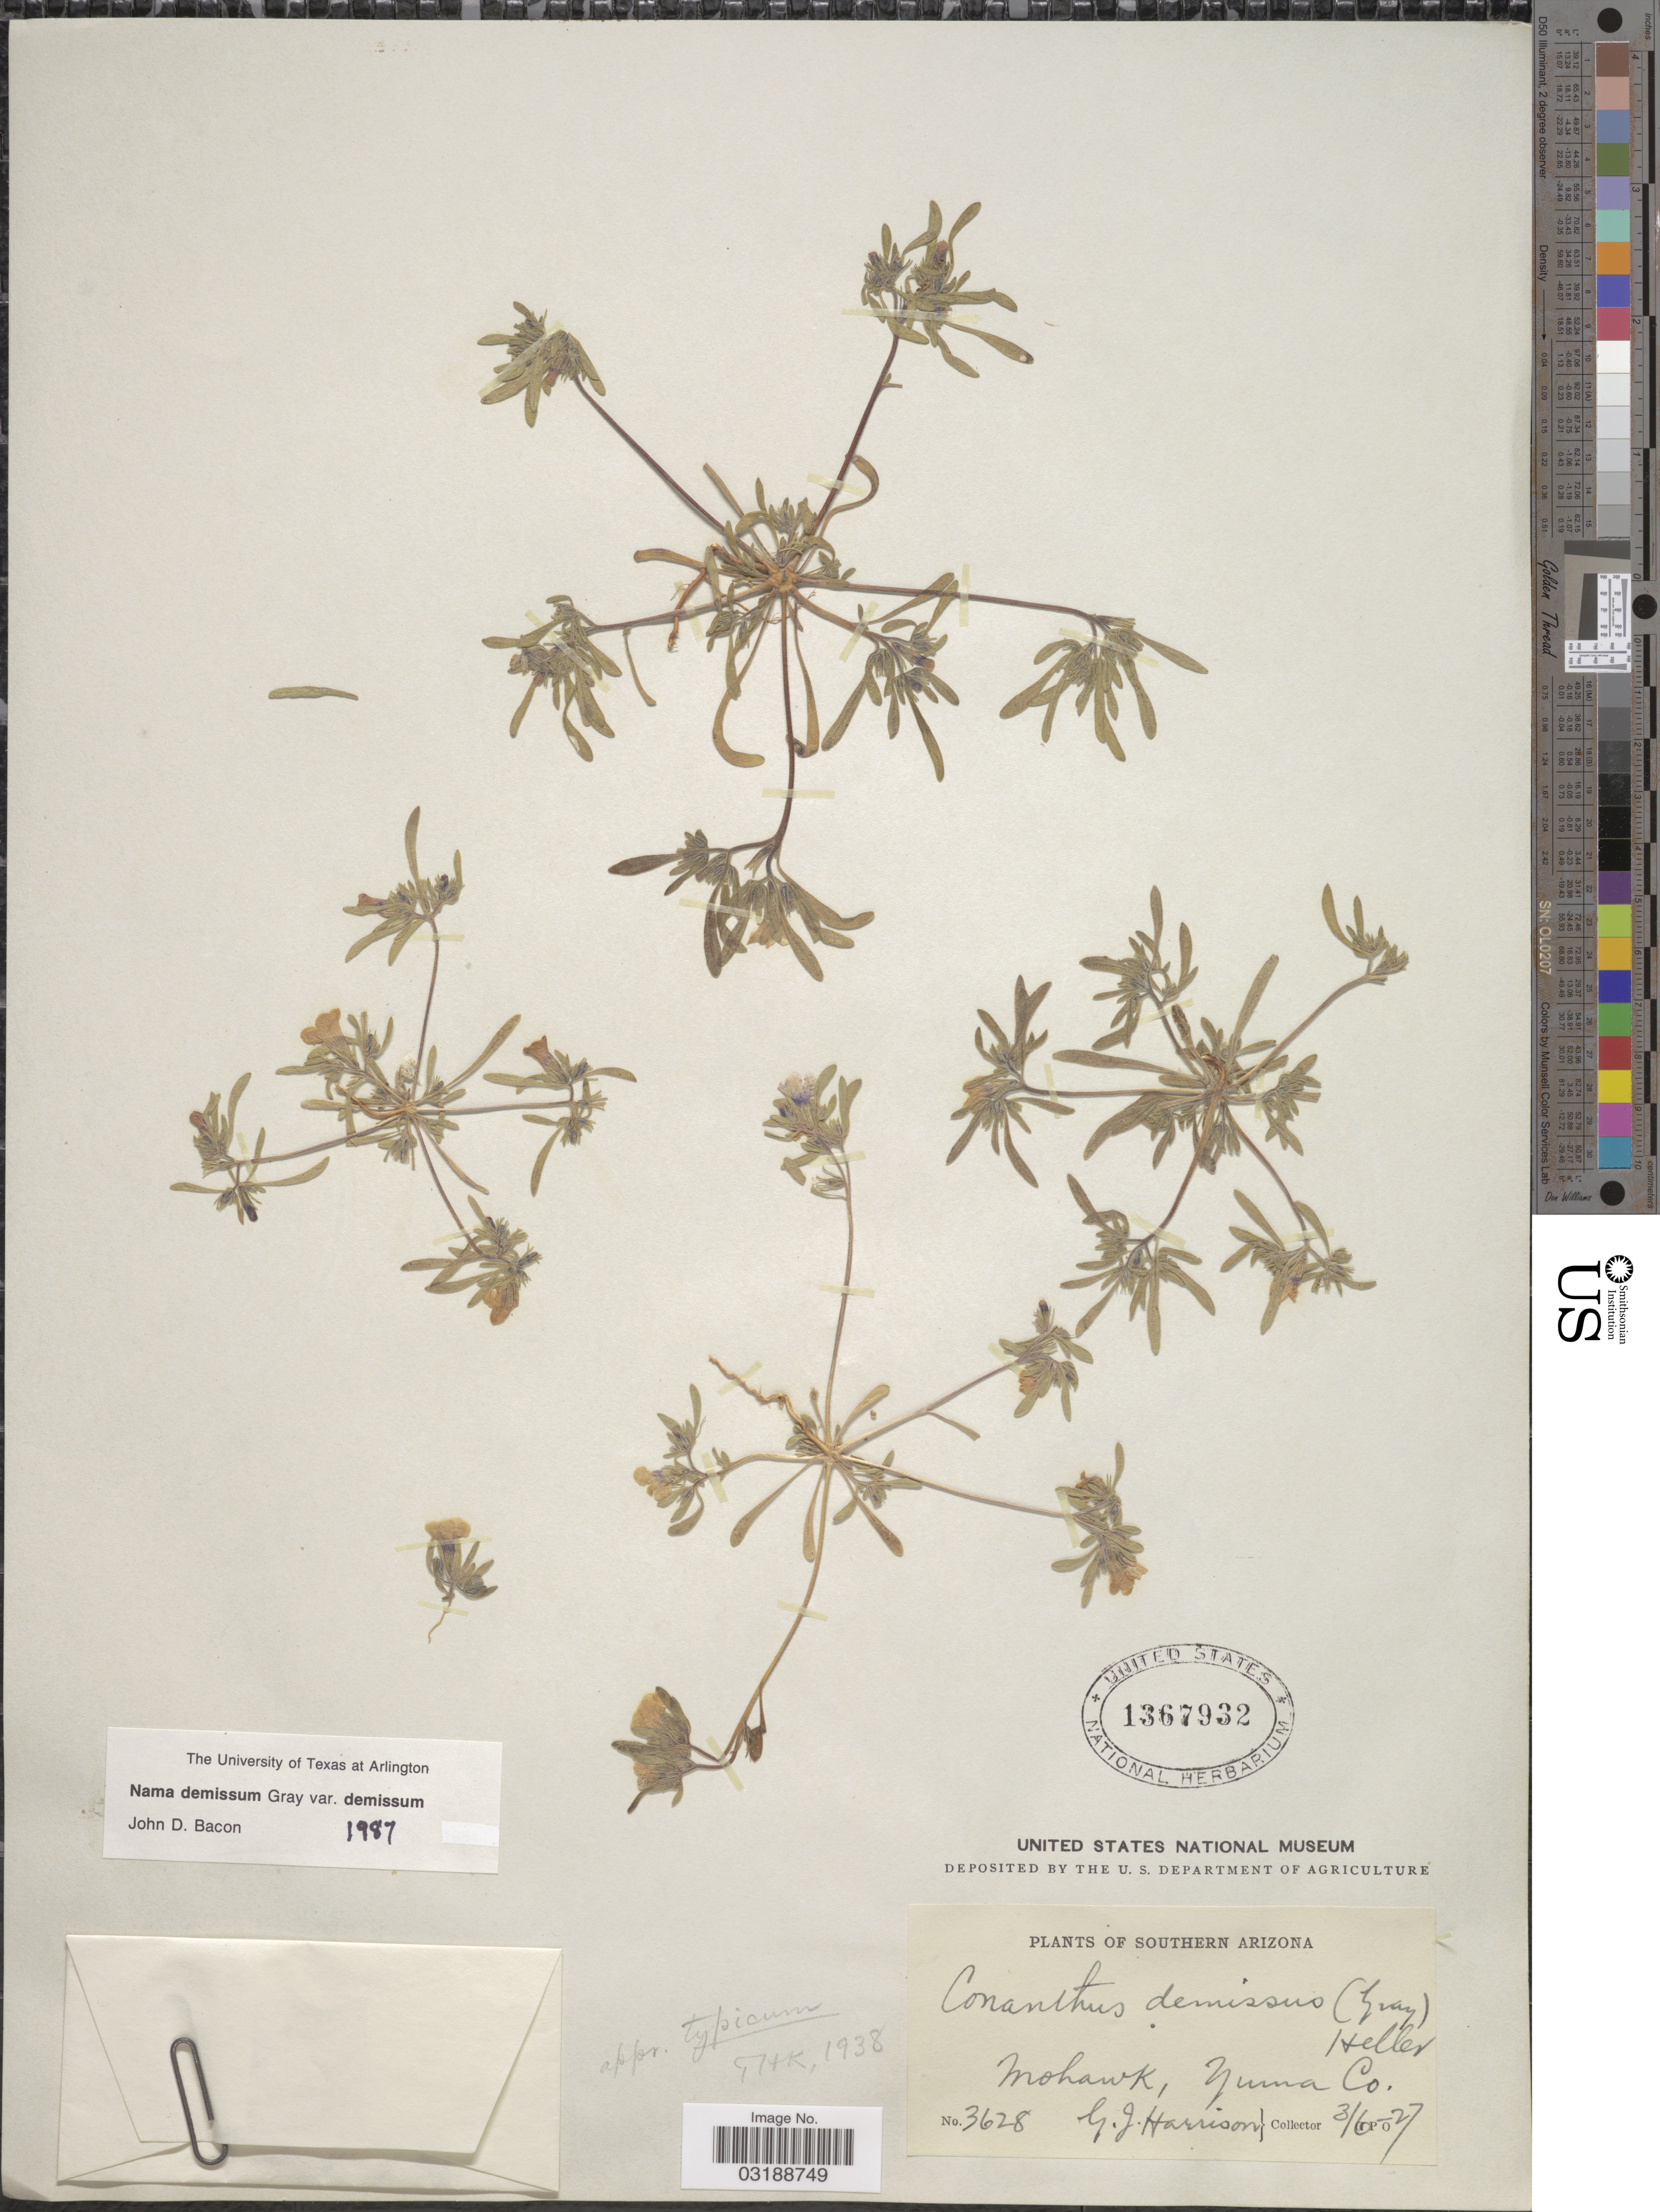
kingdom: Plantae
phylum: Tracheophyta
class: Magnoliopsida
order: Boraginales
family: Namaceae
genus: Nama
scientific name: Nama demissa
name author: A. Gray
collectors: G. J. Harrison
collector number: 3628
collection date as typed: Transcribed d/m/y: 6/3/27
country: United States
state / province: Arizona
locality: Southern Arizona. Mohawk, Yuma Co.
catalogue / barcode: US 1367932